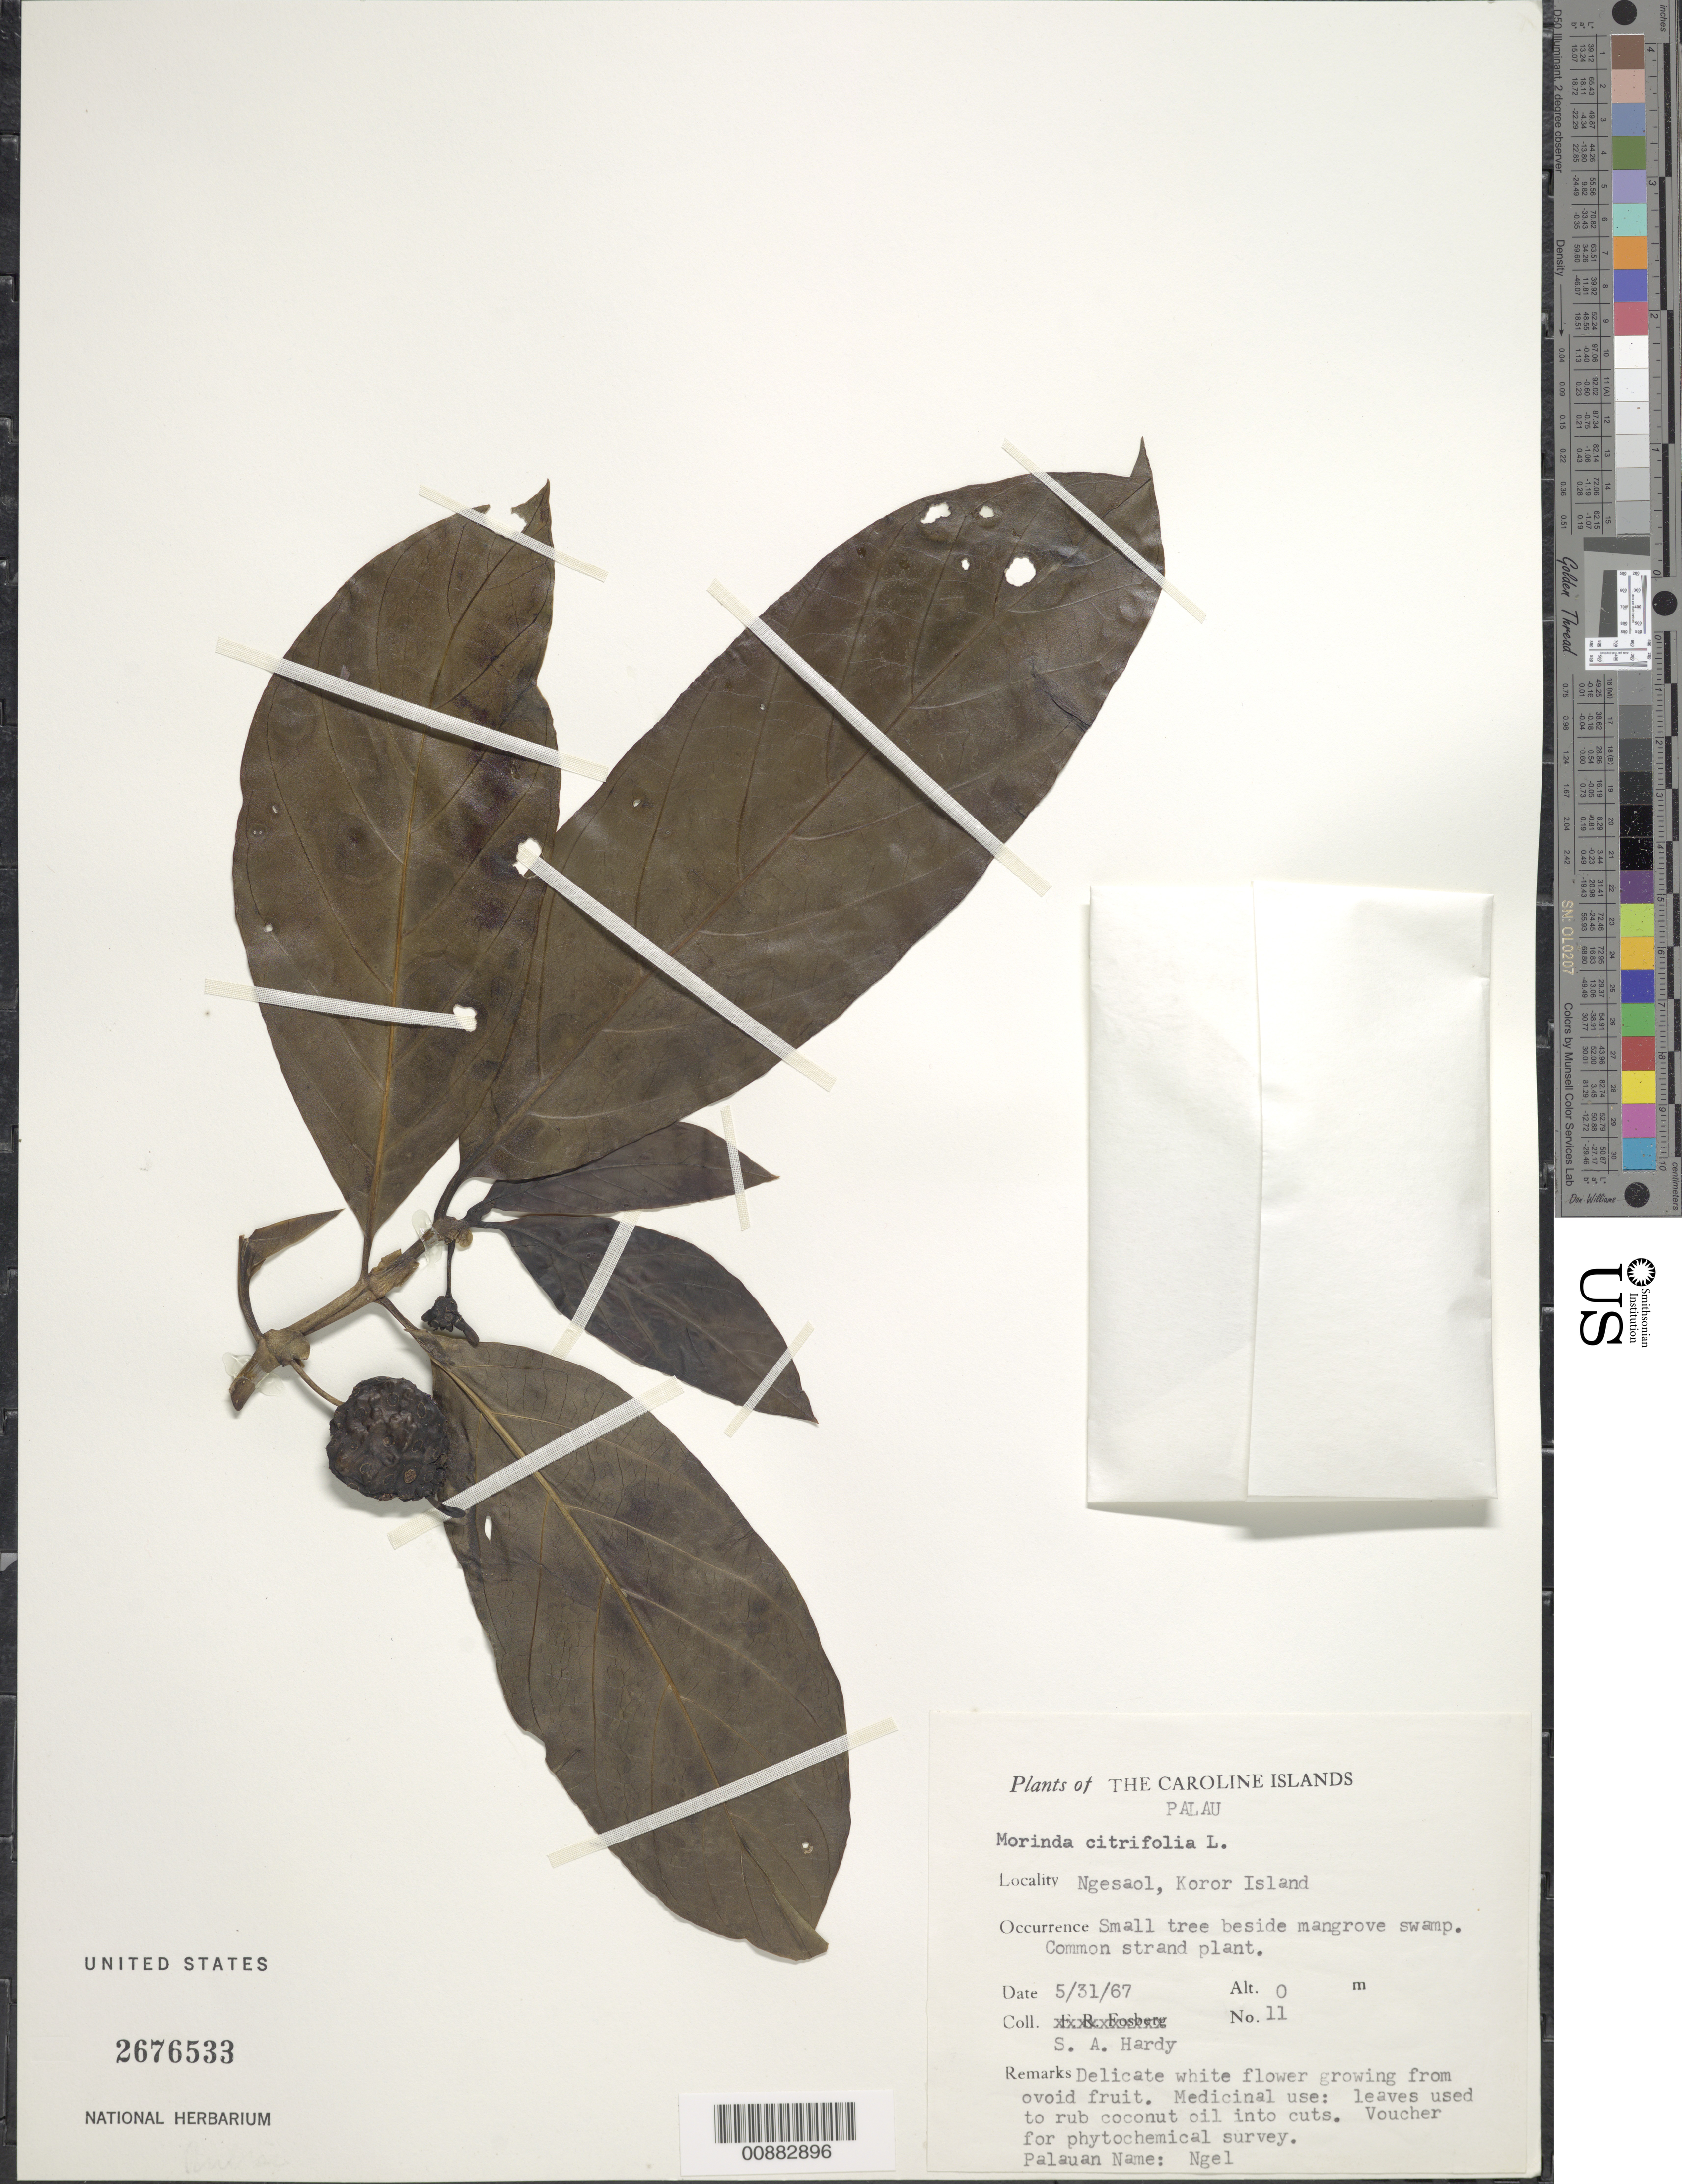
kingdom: Plantae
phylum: Tracheophyta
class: Magnoliopsida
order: Gentianales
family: Rubiaceae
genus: Morinda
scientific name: Morinda citrifolia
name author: L.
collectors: S. A. Hardy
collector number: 11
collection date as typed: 31 May 1967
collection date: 1967-05-31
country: Palau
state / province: Koror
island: Oreor (Koror)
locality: Ngesaol.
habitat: Small tree beside mangrove swamp. Common strand plant.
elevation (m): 0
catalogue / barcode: US 2676533